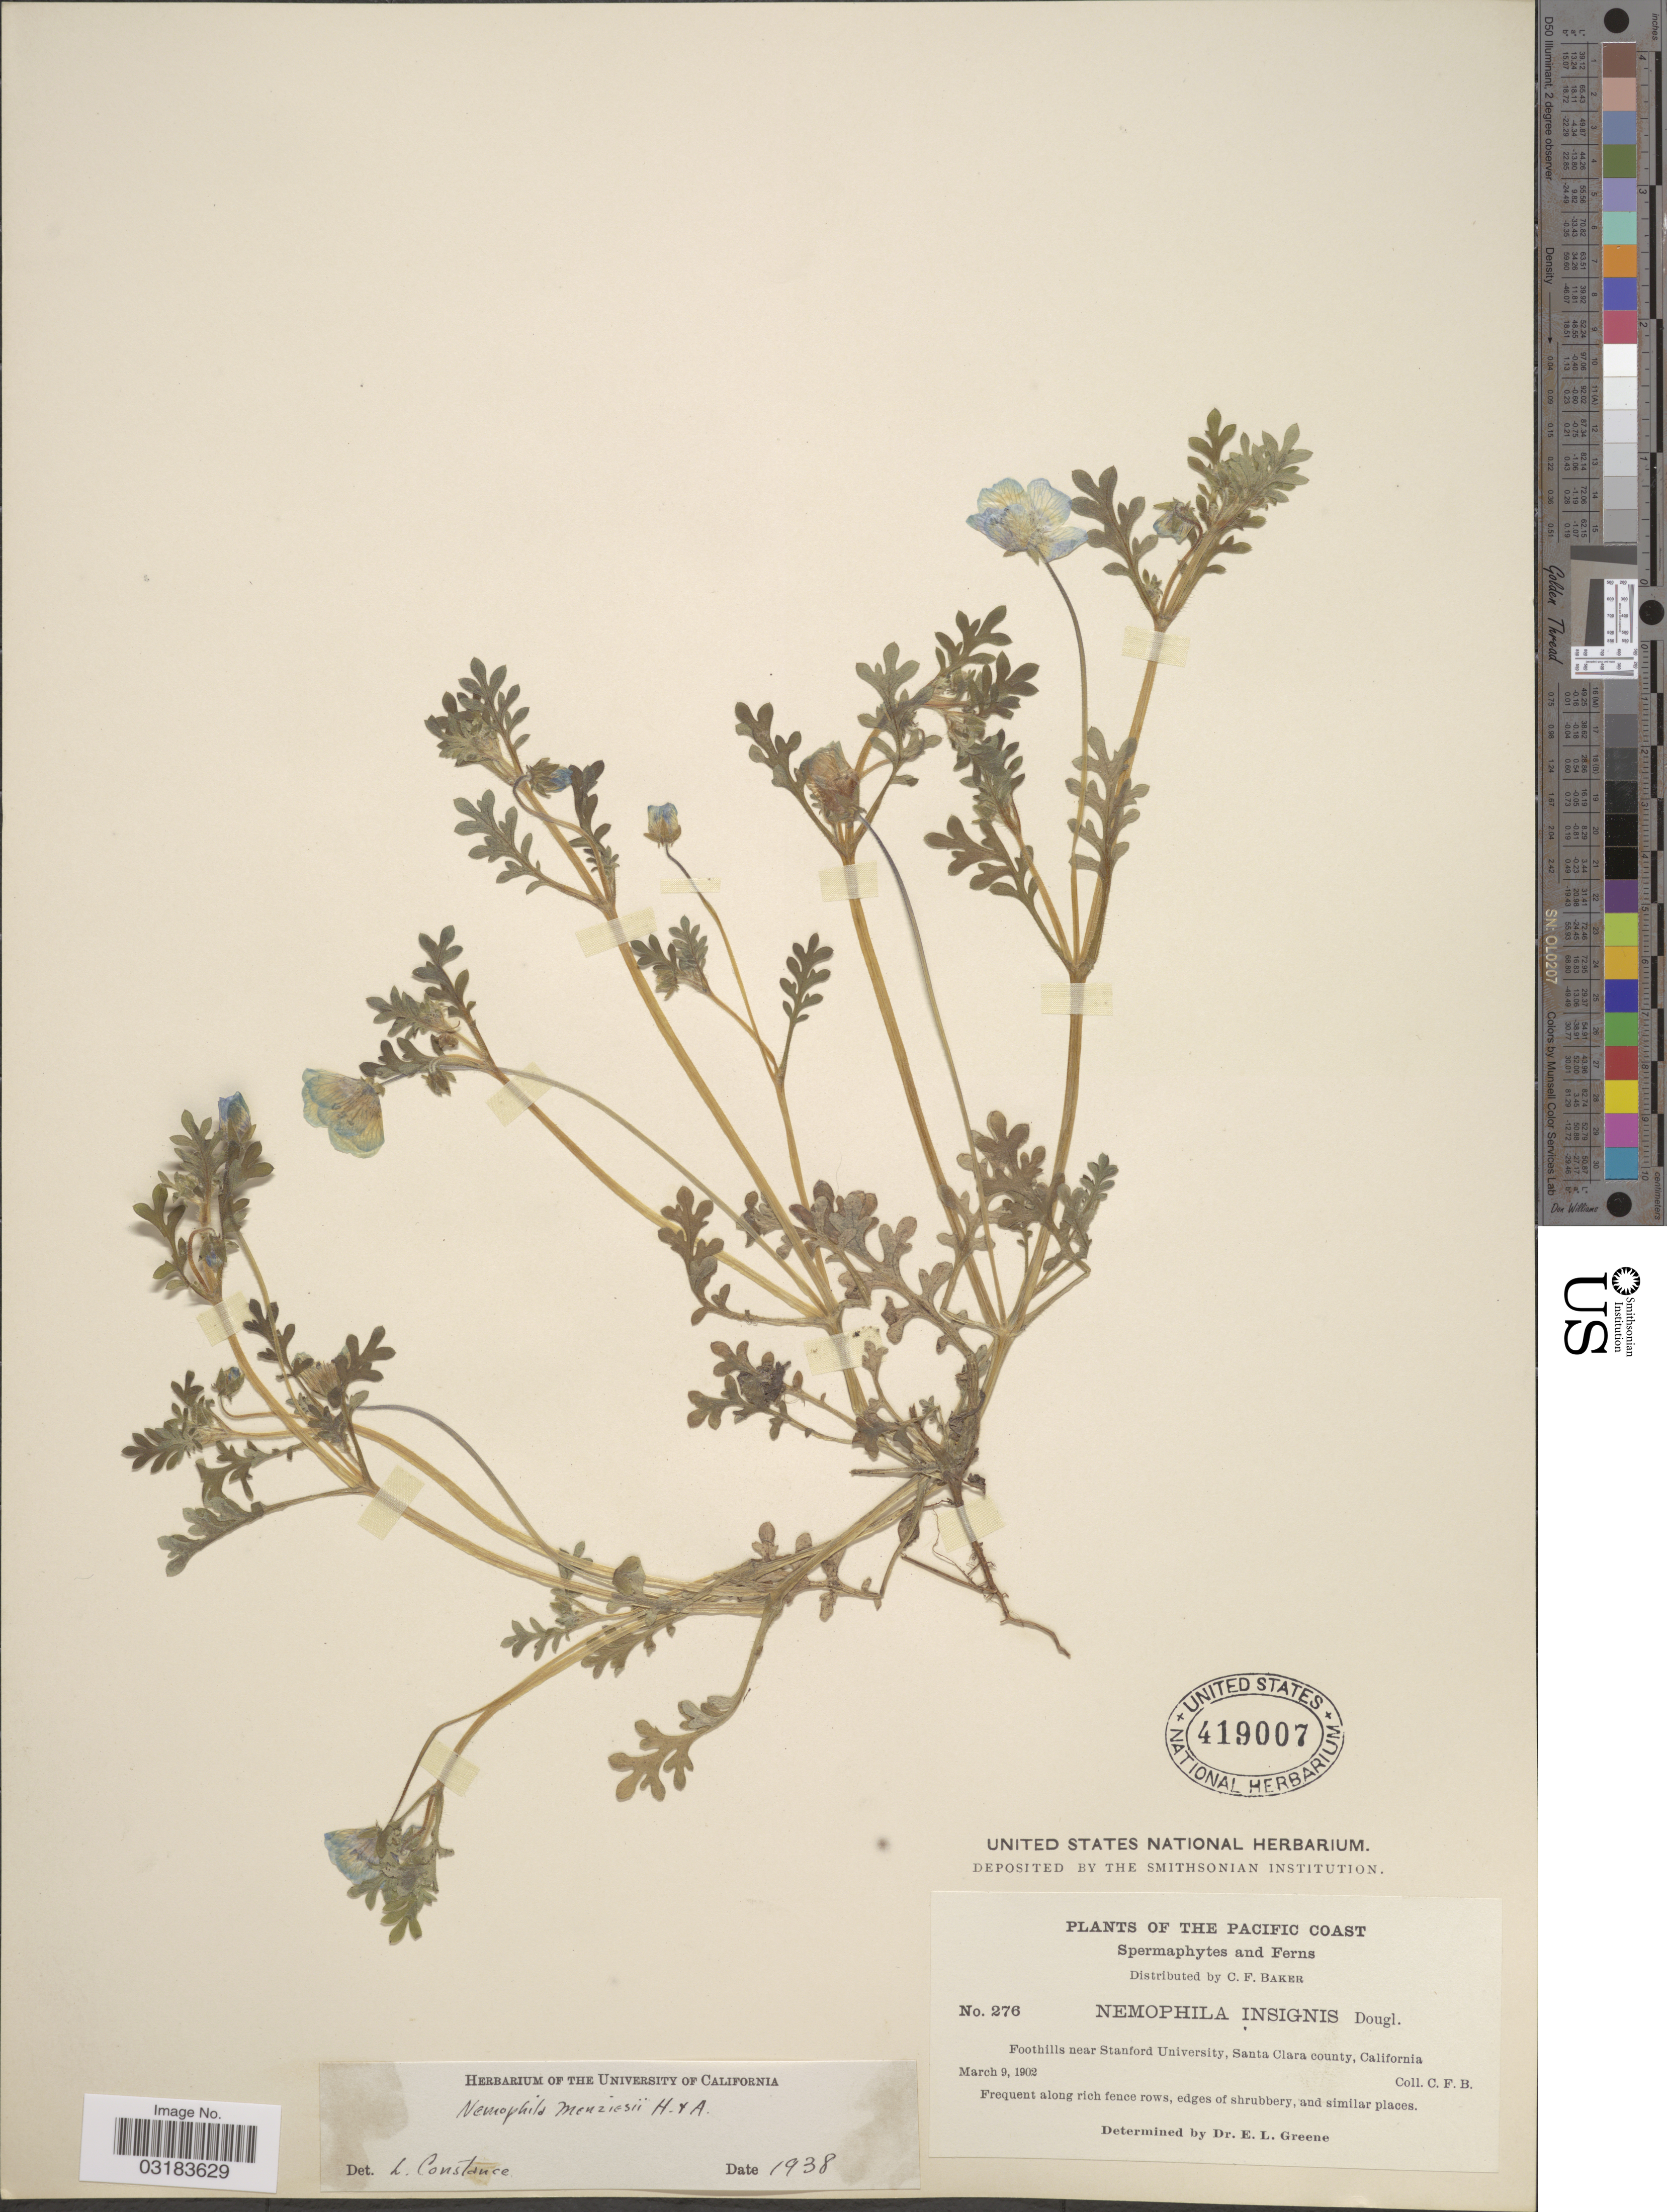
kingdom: Plantae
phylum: Tracheophyta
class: Magnoliopsida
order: Boraginales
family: Hydrophyllaceae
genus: Nemophila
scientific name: Nemophila menziesii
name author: Hook. & Arn.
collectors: C. F. Baker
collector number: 276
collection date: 1902-03-09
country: United States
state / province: California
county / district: Santa Clara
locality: The Pacific Coast. Foothills near Stanford University, Santa Clara county.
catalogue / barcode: US 419007